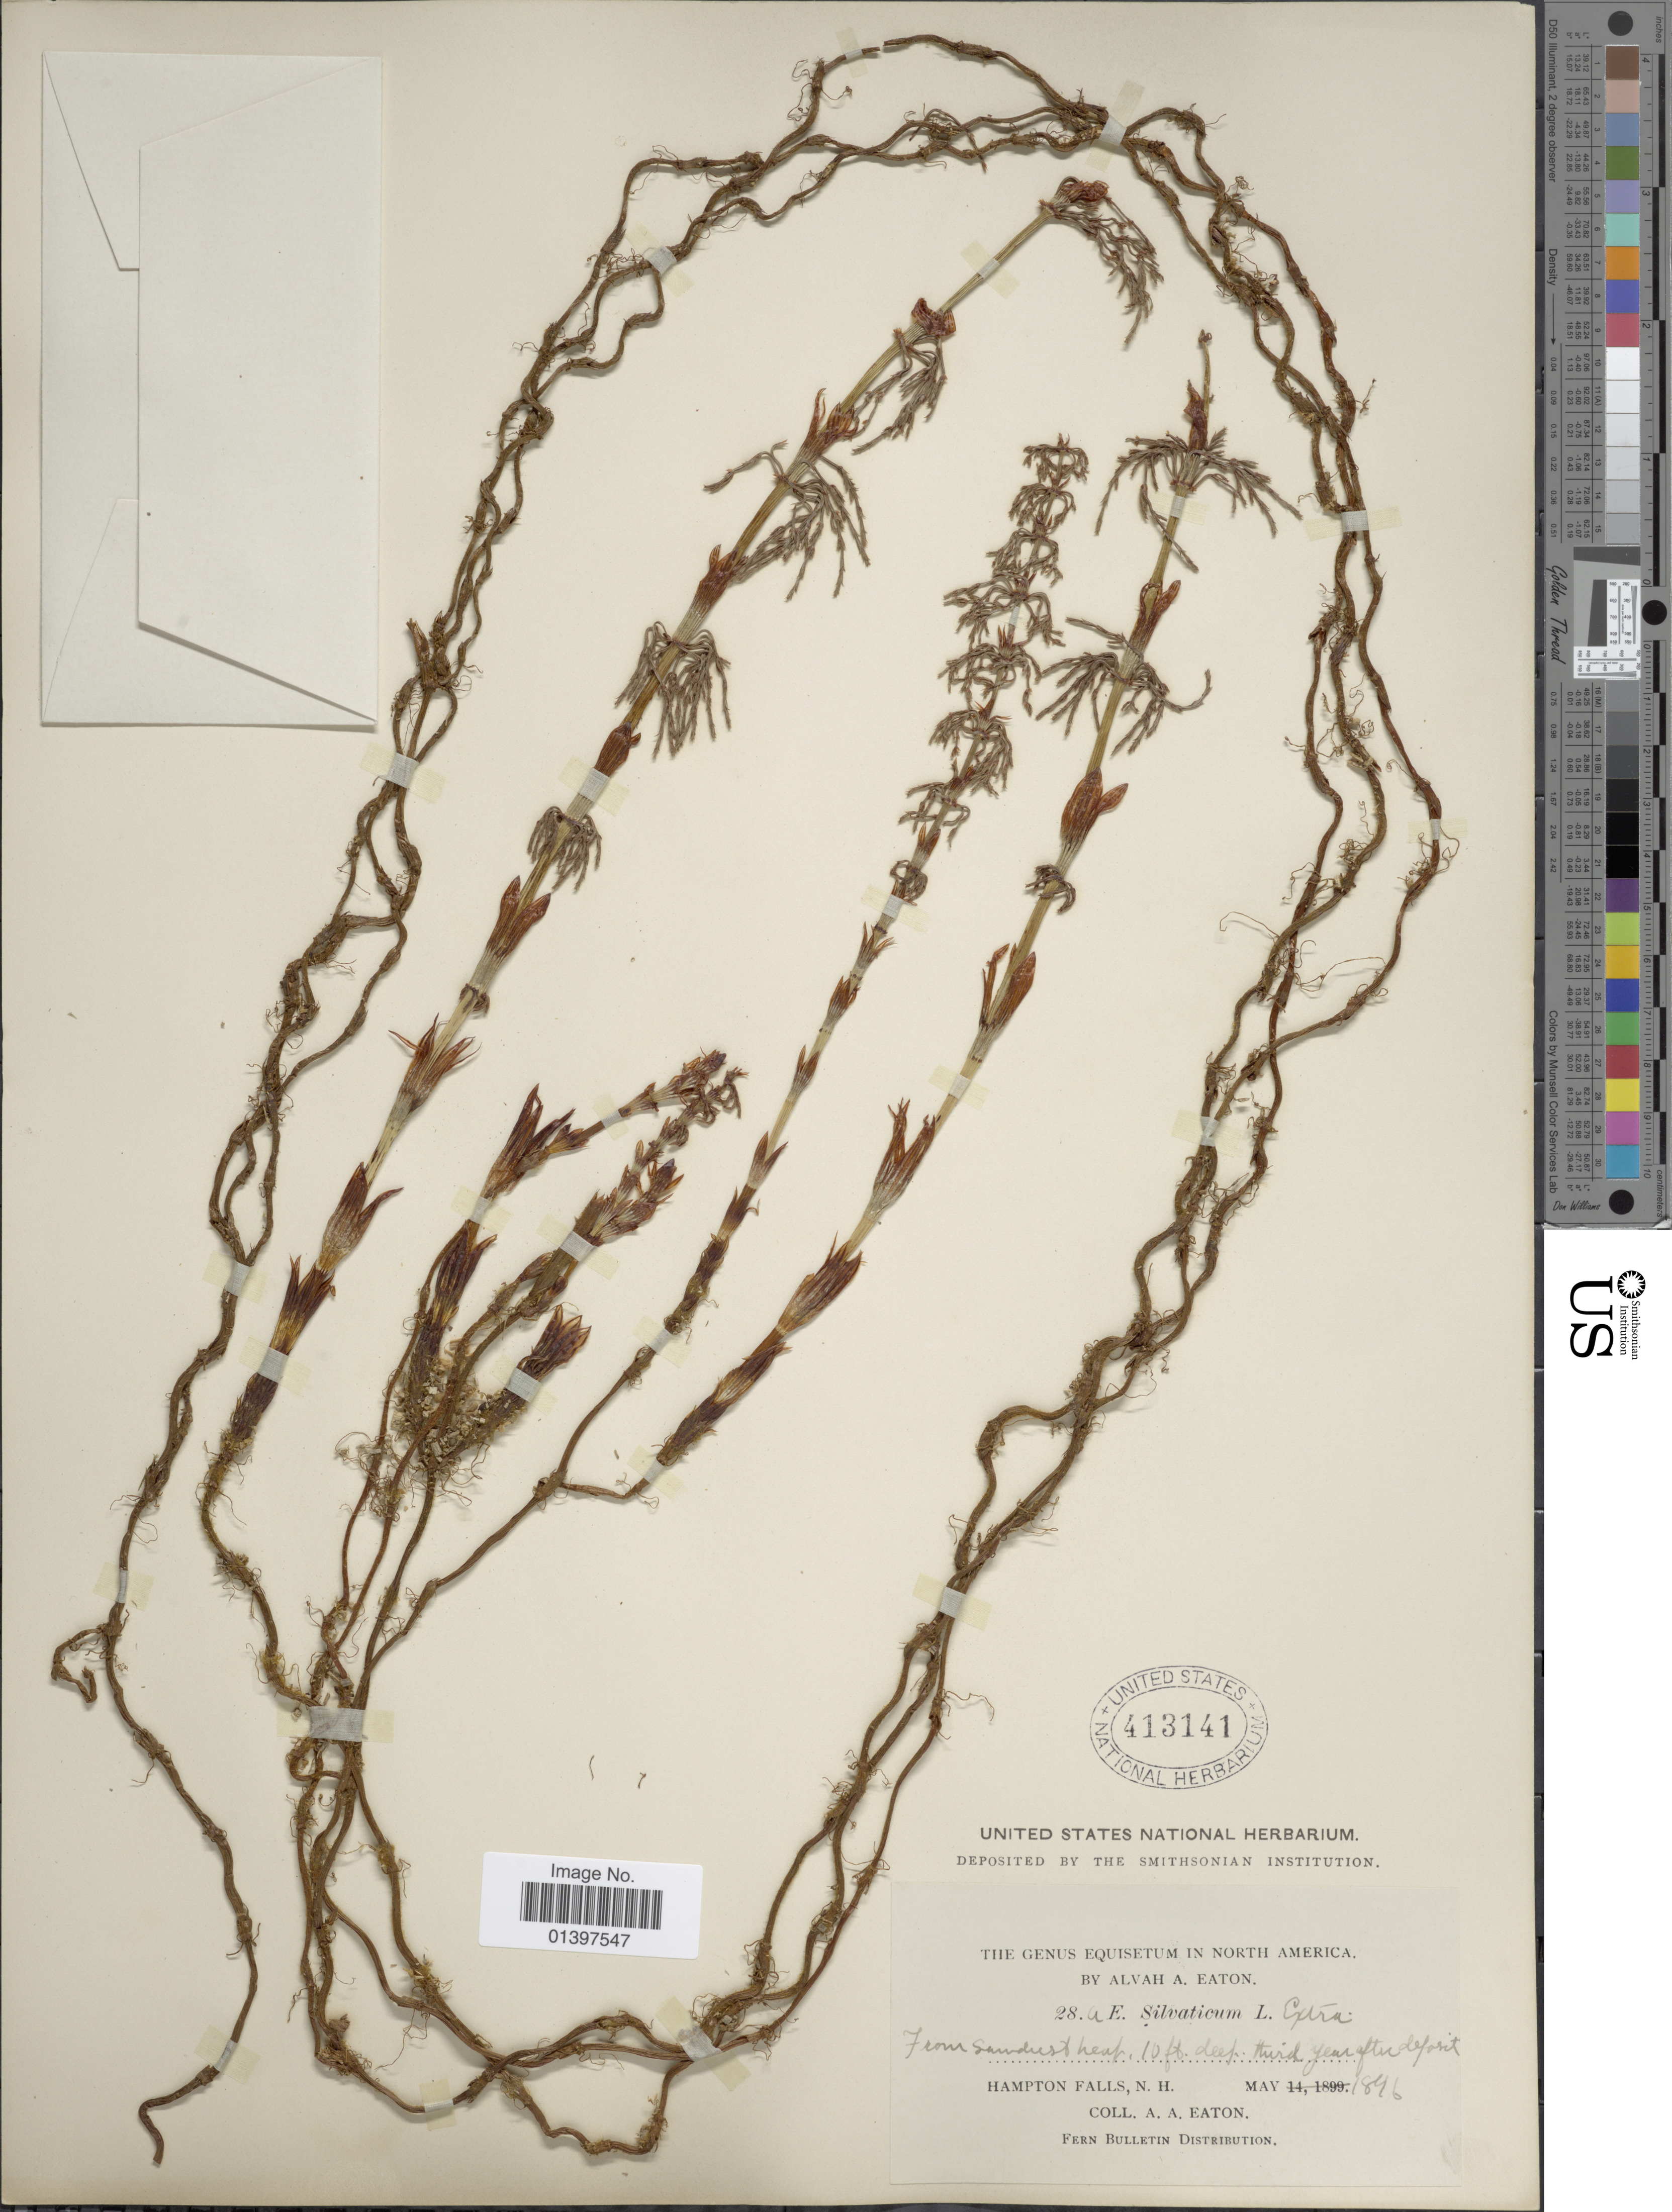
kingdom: Plantae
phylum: Tracheophyta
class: Polypodiopsida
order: Equisetales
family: Equisetaceae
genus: Equisetum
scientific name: Equisetum sylvaticum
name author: L.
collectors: A. A. Eaton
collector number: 28a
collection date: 1846-05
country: United States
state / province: New Hampshire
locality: Hampton Falls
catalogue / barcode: US 413141